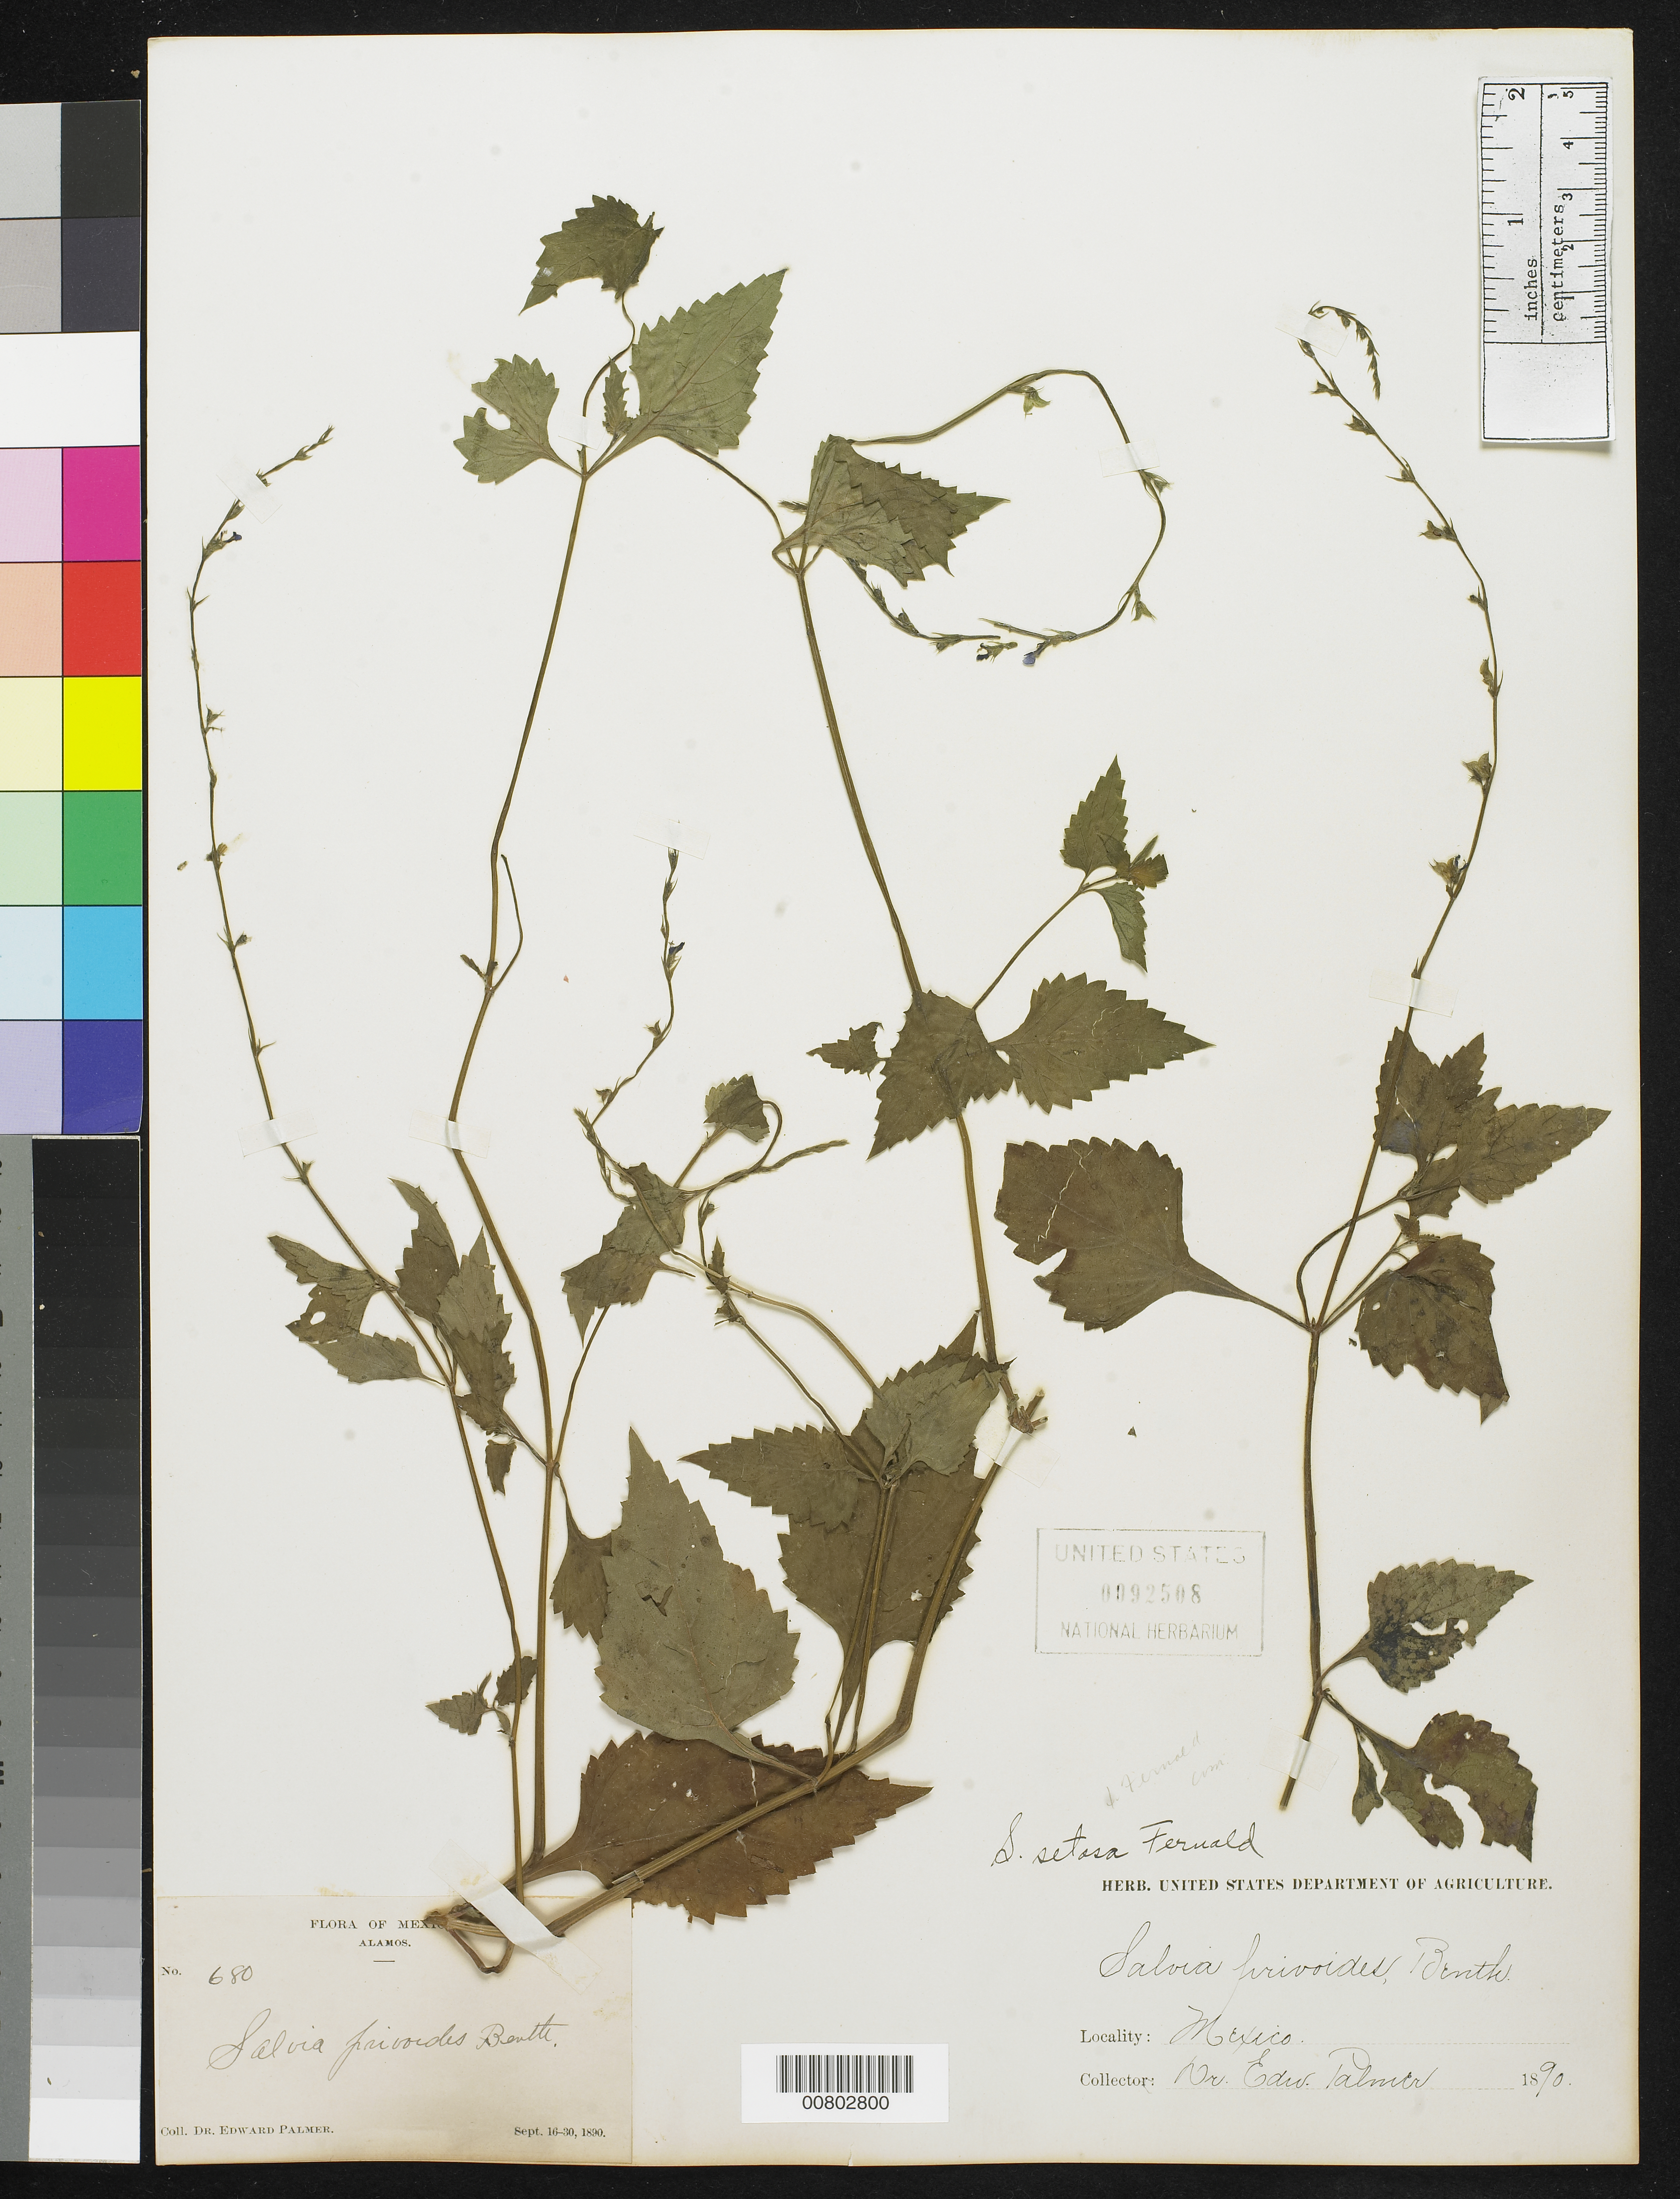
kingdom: Plantae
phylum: Tracheophyta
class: Magnoliopsida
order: Lamiales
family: Lamiaceae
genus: Salvia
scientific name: Salvia setosa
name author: Fernald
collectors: E. Palmer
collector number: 680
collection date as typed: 16 Sep 1890 to 30 Sep 1890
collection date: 1890-09-16/1890-09-30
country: Mexico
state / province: Sonora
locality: Alamos, Sonora.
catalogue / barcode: US 92508